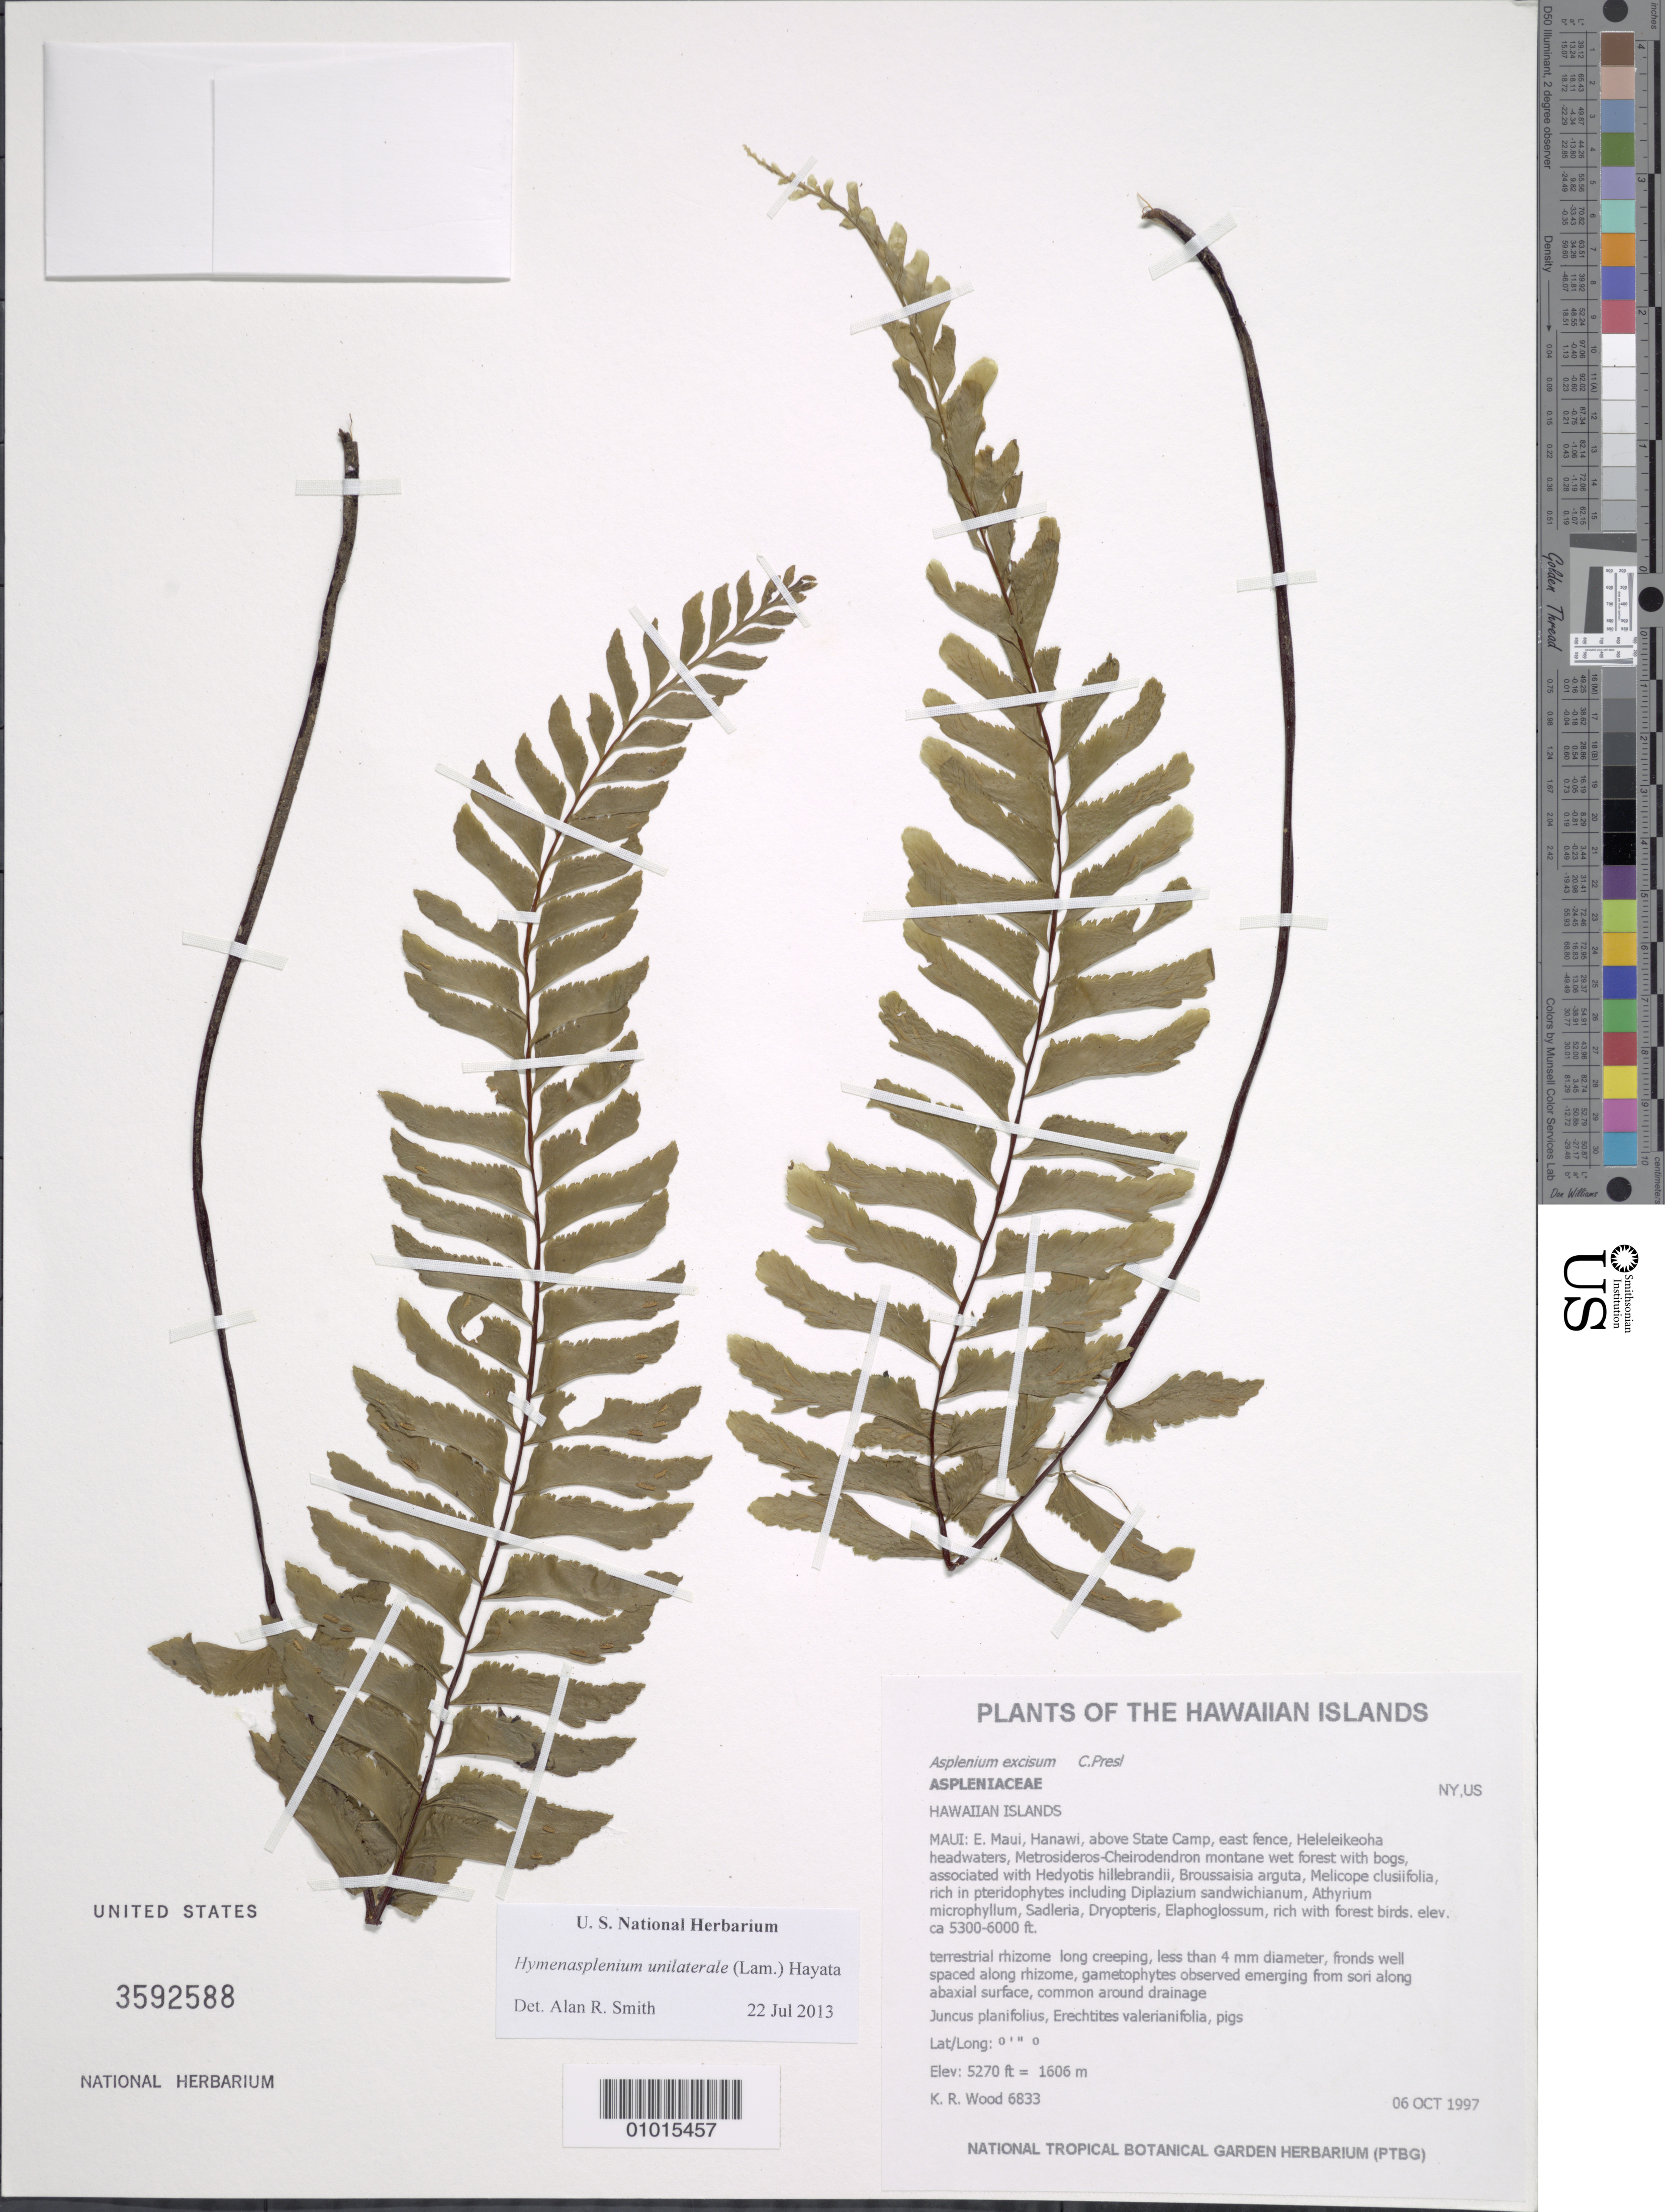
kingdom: Plantae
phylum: Tracheophyta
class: Polypodiopsida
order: Polypodiales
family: Aspleniaceae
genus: Hymenasplenium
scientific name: Hymenasplenium unilaterale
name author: (Lam.) Hayata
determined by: Smith, Alan R., (UC)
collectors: K. R. Wood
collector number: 6833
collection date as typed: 6 Oct 1997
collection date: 1997-10-06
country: United States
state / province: Hawaii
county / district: Maui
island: Maui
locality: E. Maui, Hanawi, above State Camp, east fence, Heleleikeoha headwaters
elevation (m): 1606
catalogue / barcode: US 3592588